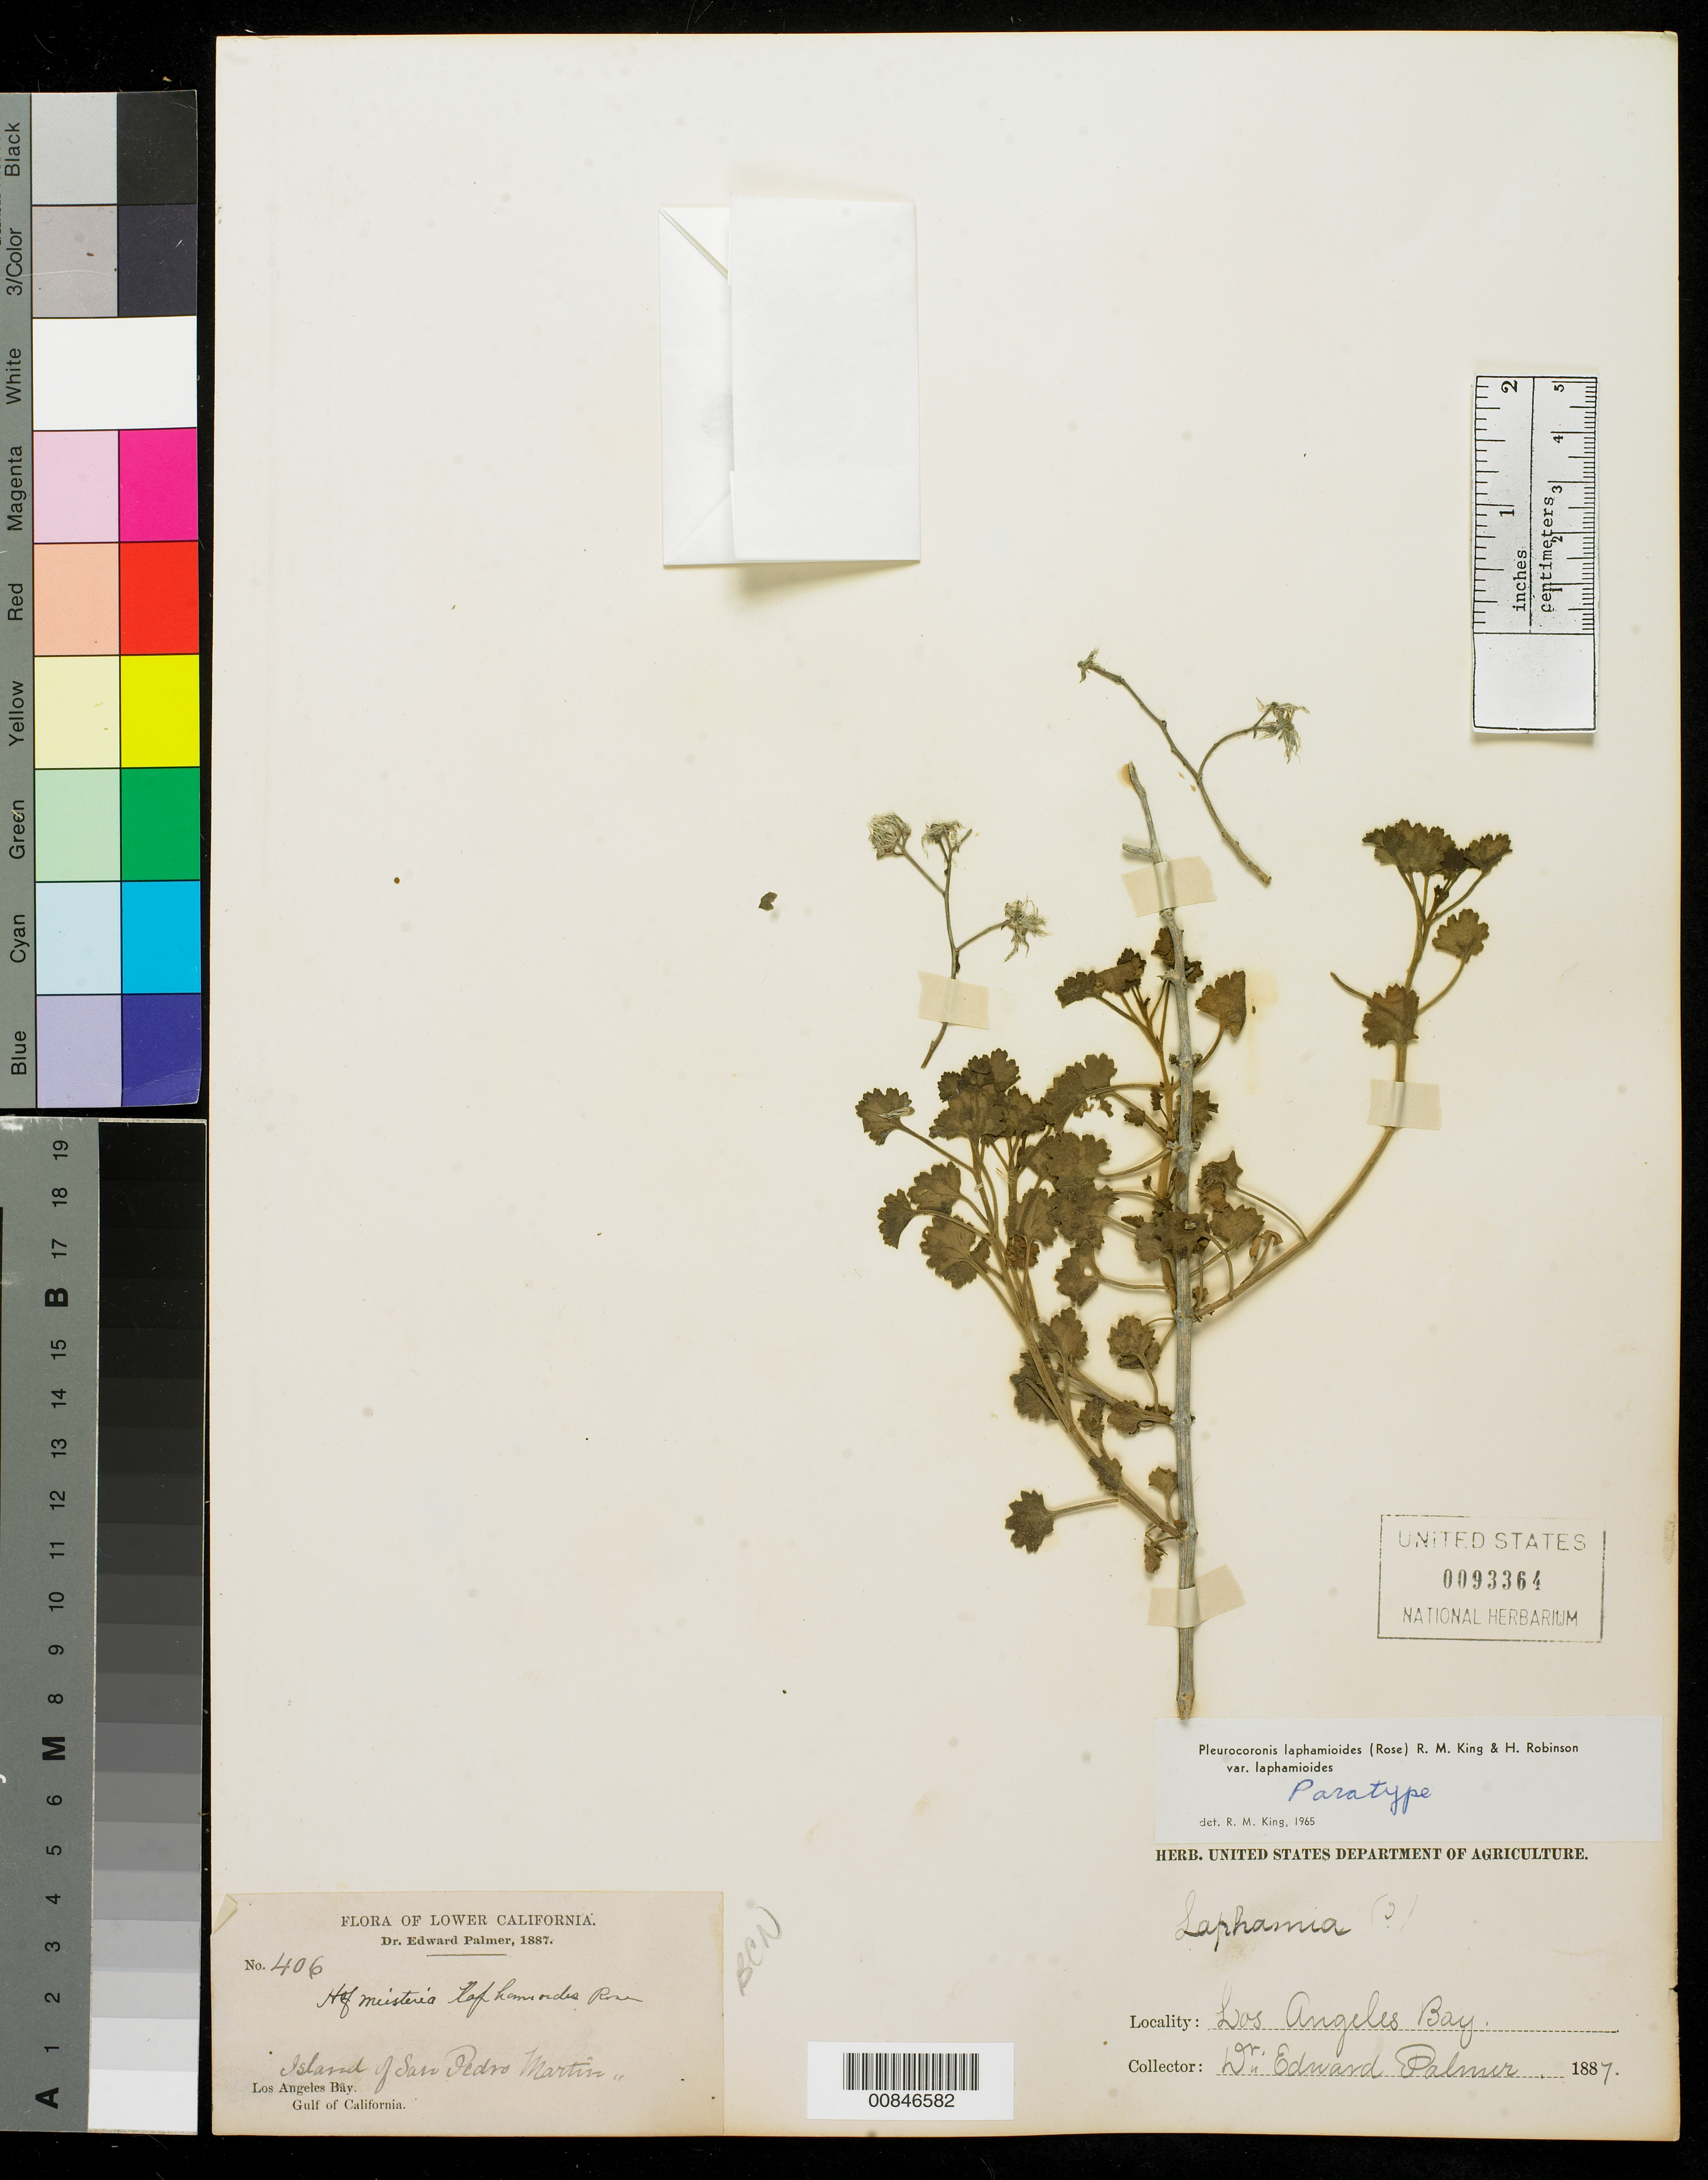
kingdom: Plantae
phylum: Tracheophyta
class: Magnoliopsida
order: Asterales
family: Asteraceae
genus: Pleurocoronis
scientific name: Pleurocoronis laphamioides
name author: (Rose) R.M. King & H. Rob.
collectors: E. Palmer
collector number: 406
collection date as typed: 1887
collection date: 1887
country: Mexico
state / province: Sonora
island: San Pedro Mártir I.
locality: Island of San Pedro Mártir.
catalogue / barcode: US 93364